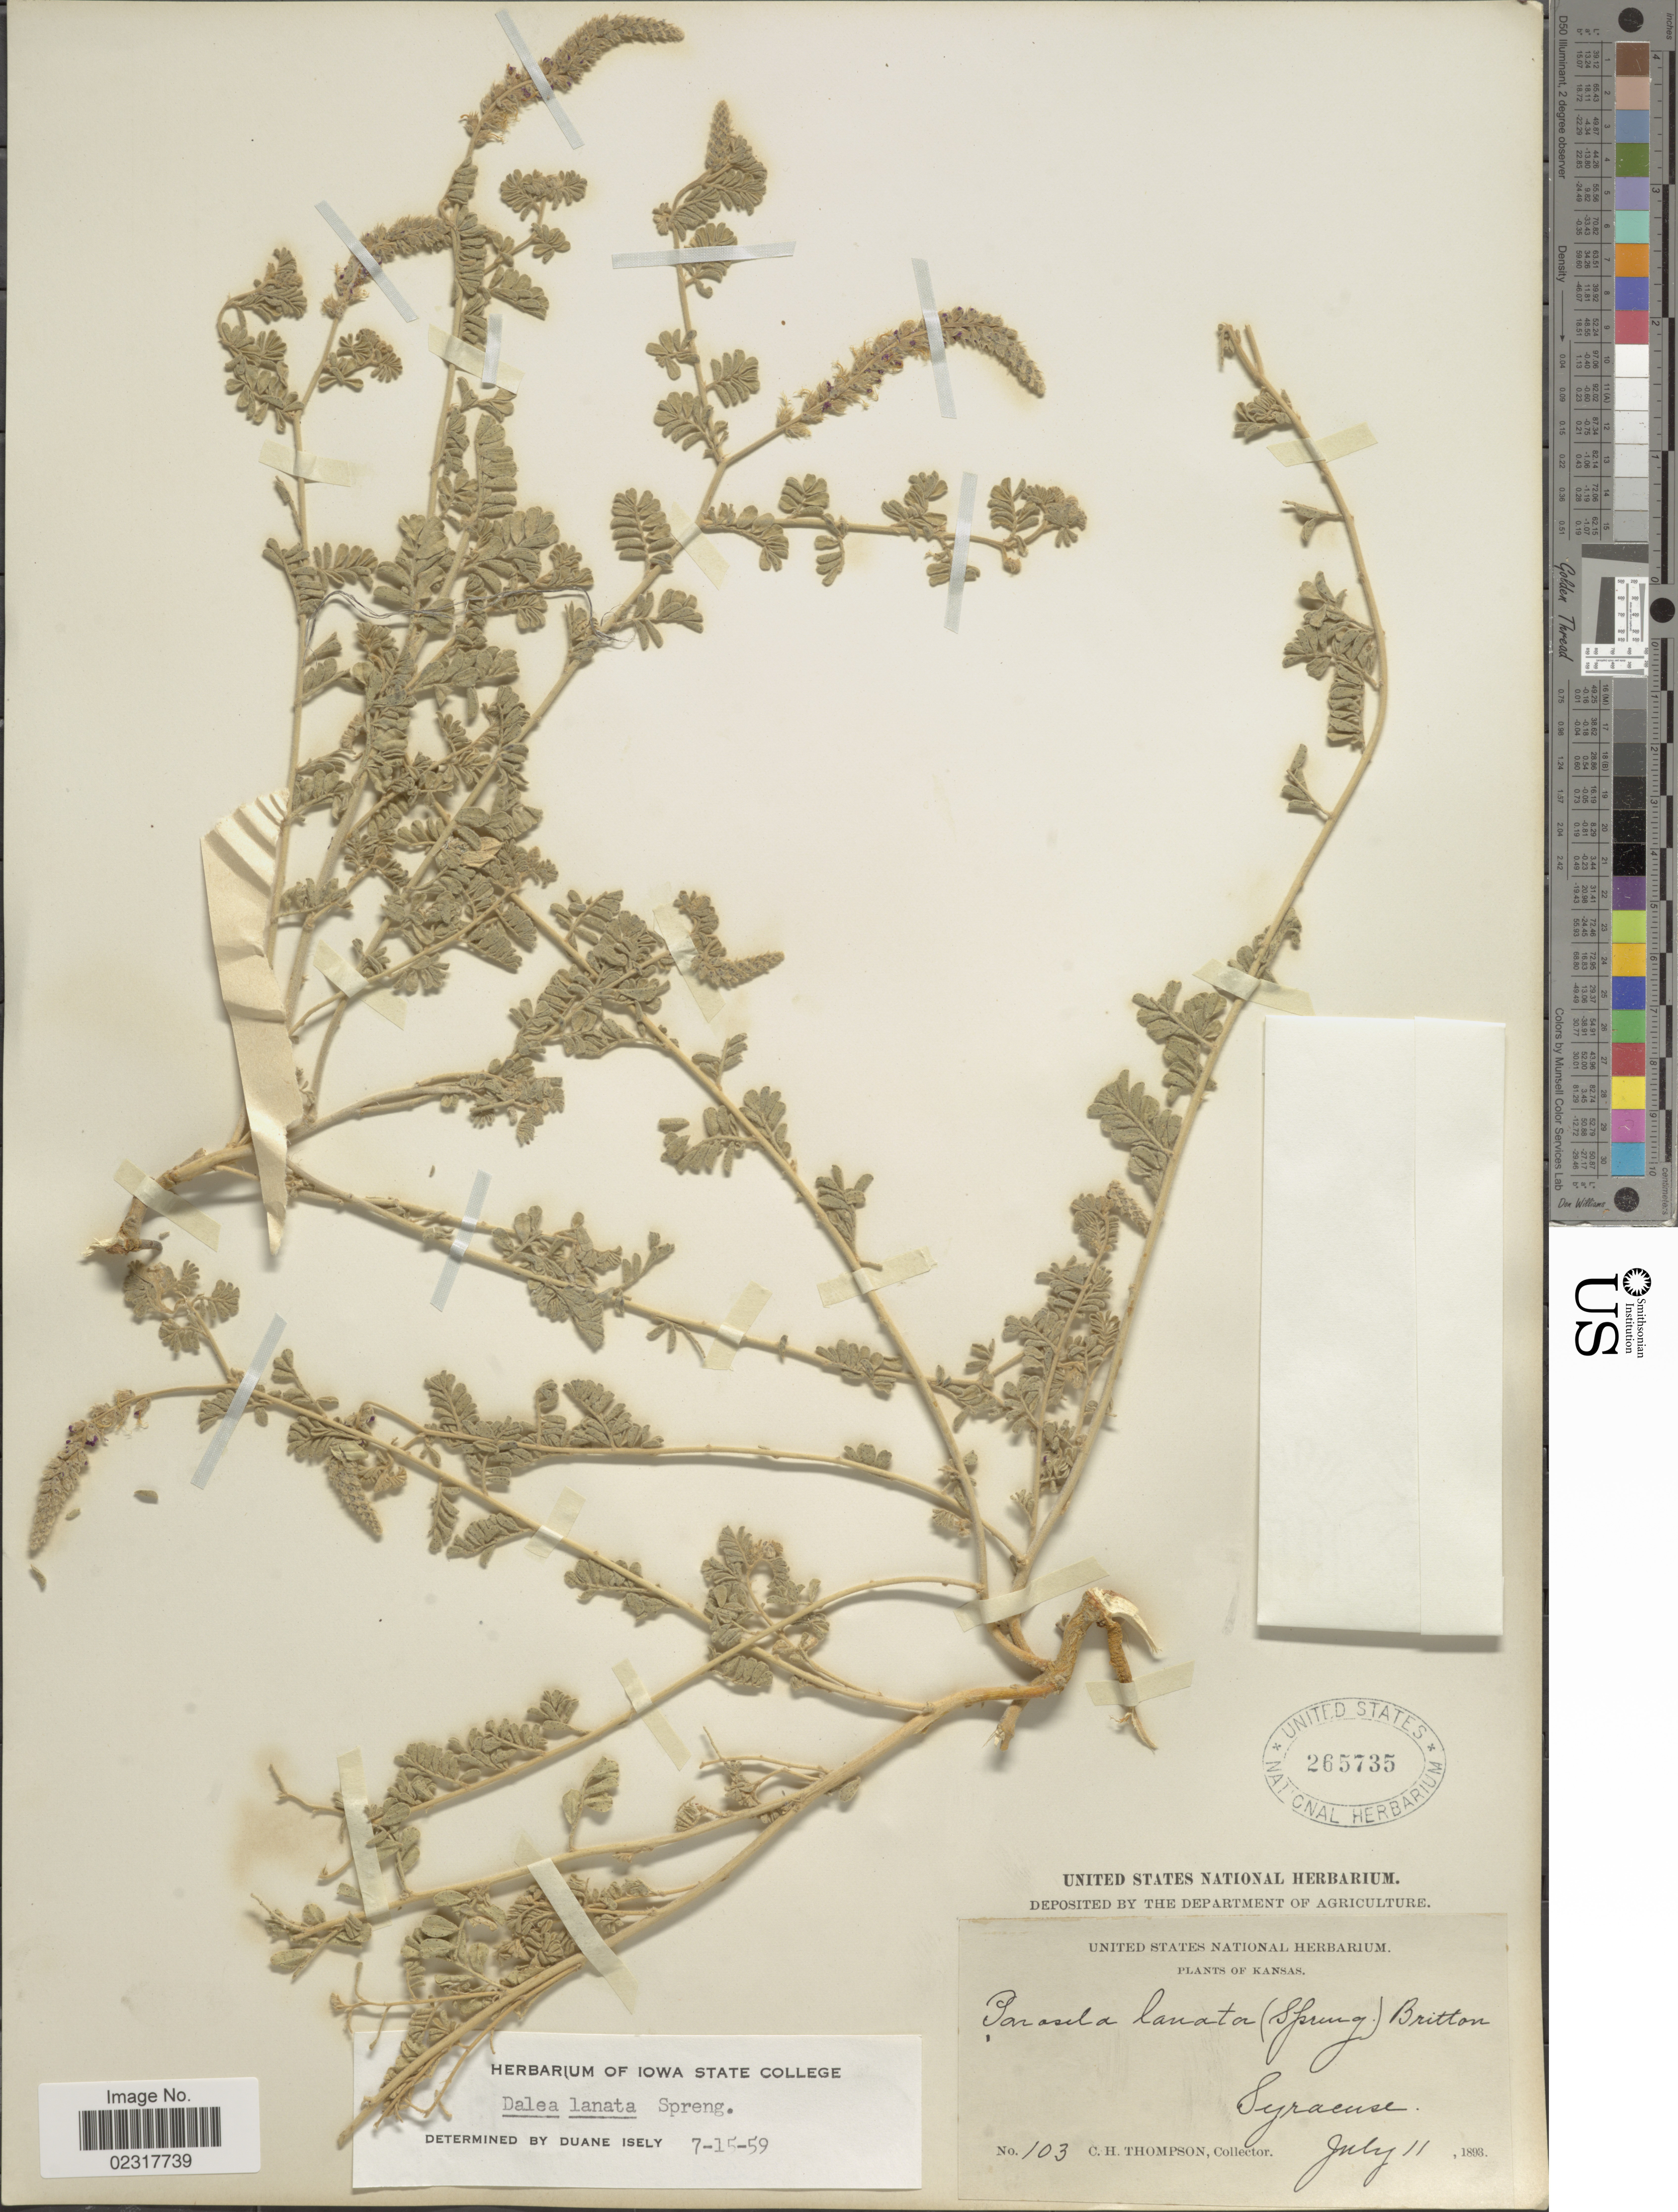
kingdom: Plantae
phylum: Tracheophyta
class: Magnoliopsida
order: Fabales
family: Fabaceae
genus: Dalea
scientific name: Dalea lanata var. lanata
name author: Spreng.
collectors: C. H. Thompson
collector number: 103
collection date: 1893-07-11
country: United States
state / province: Kansas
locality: Syracuse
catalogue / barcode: US 265735